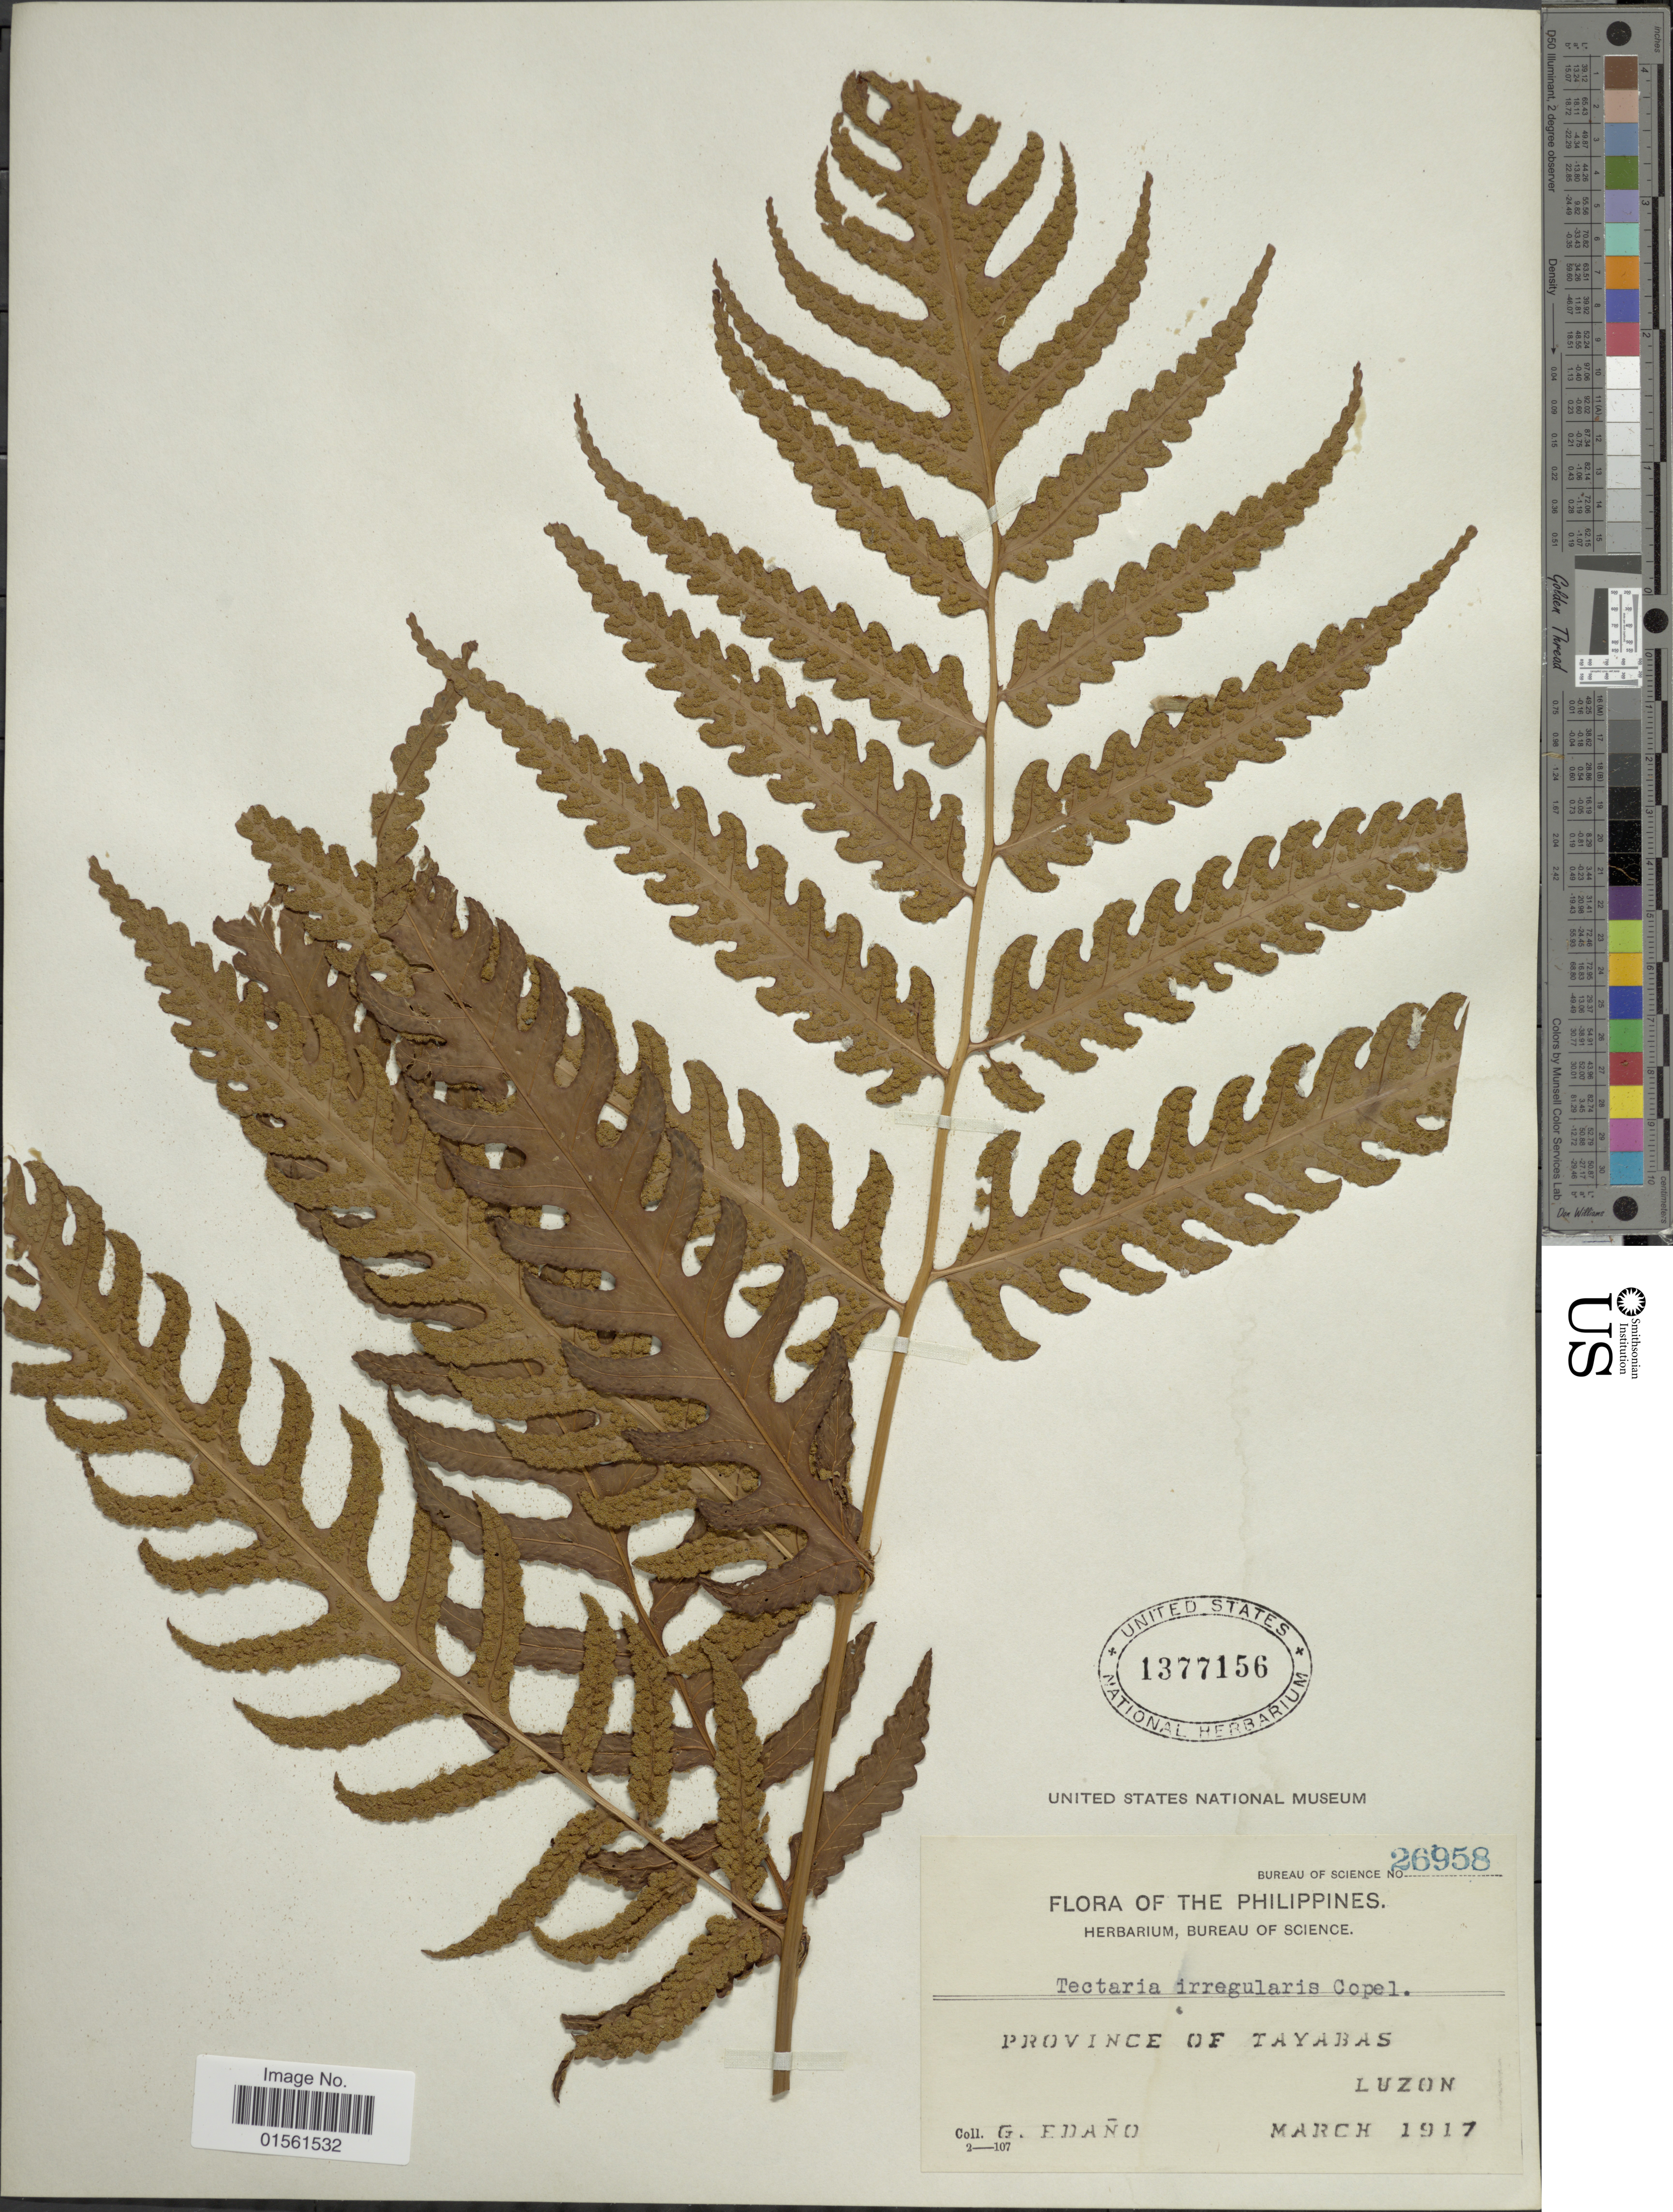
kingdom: Plantae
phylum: Tracheophyta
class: Polypodiopsida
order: Polypodiales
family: Dryopteridaceae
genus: Pleocnemia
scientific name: Pleocnemia brongniartii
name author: (Bory) Holttum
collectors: G. Edaño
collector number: Bureau of Science 26958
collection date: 1917-03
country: Philippines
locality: Province of Tayabas, Luzon.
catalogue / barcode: US 1377156